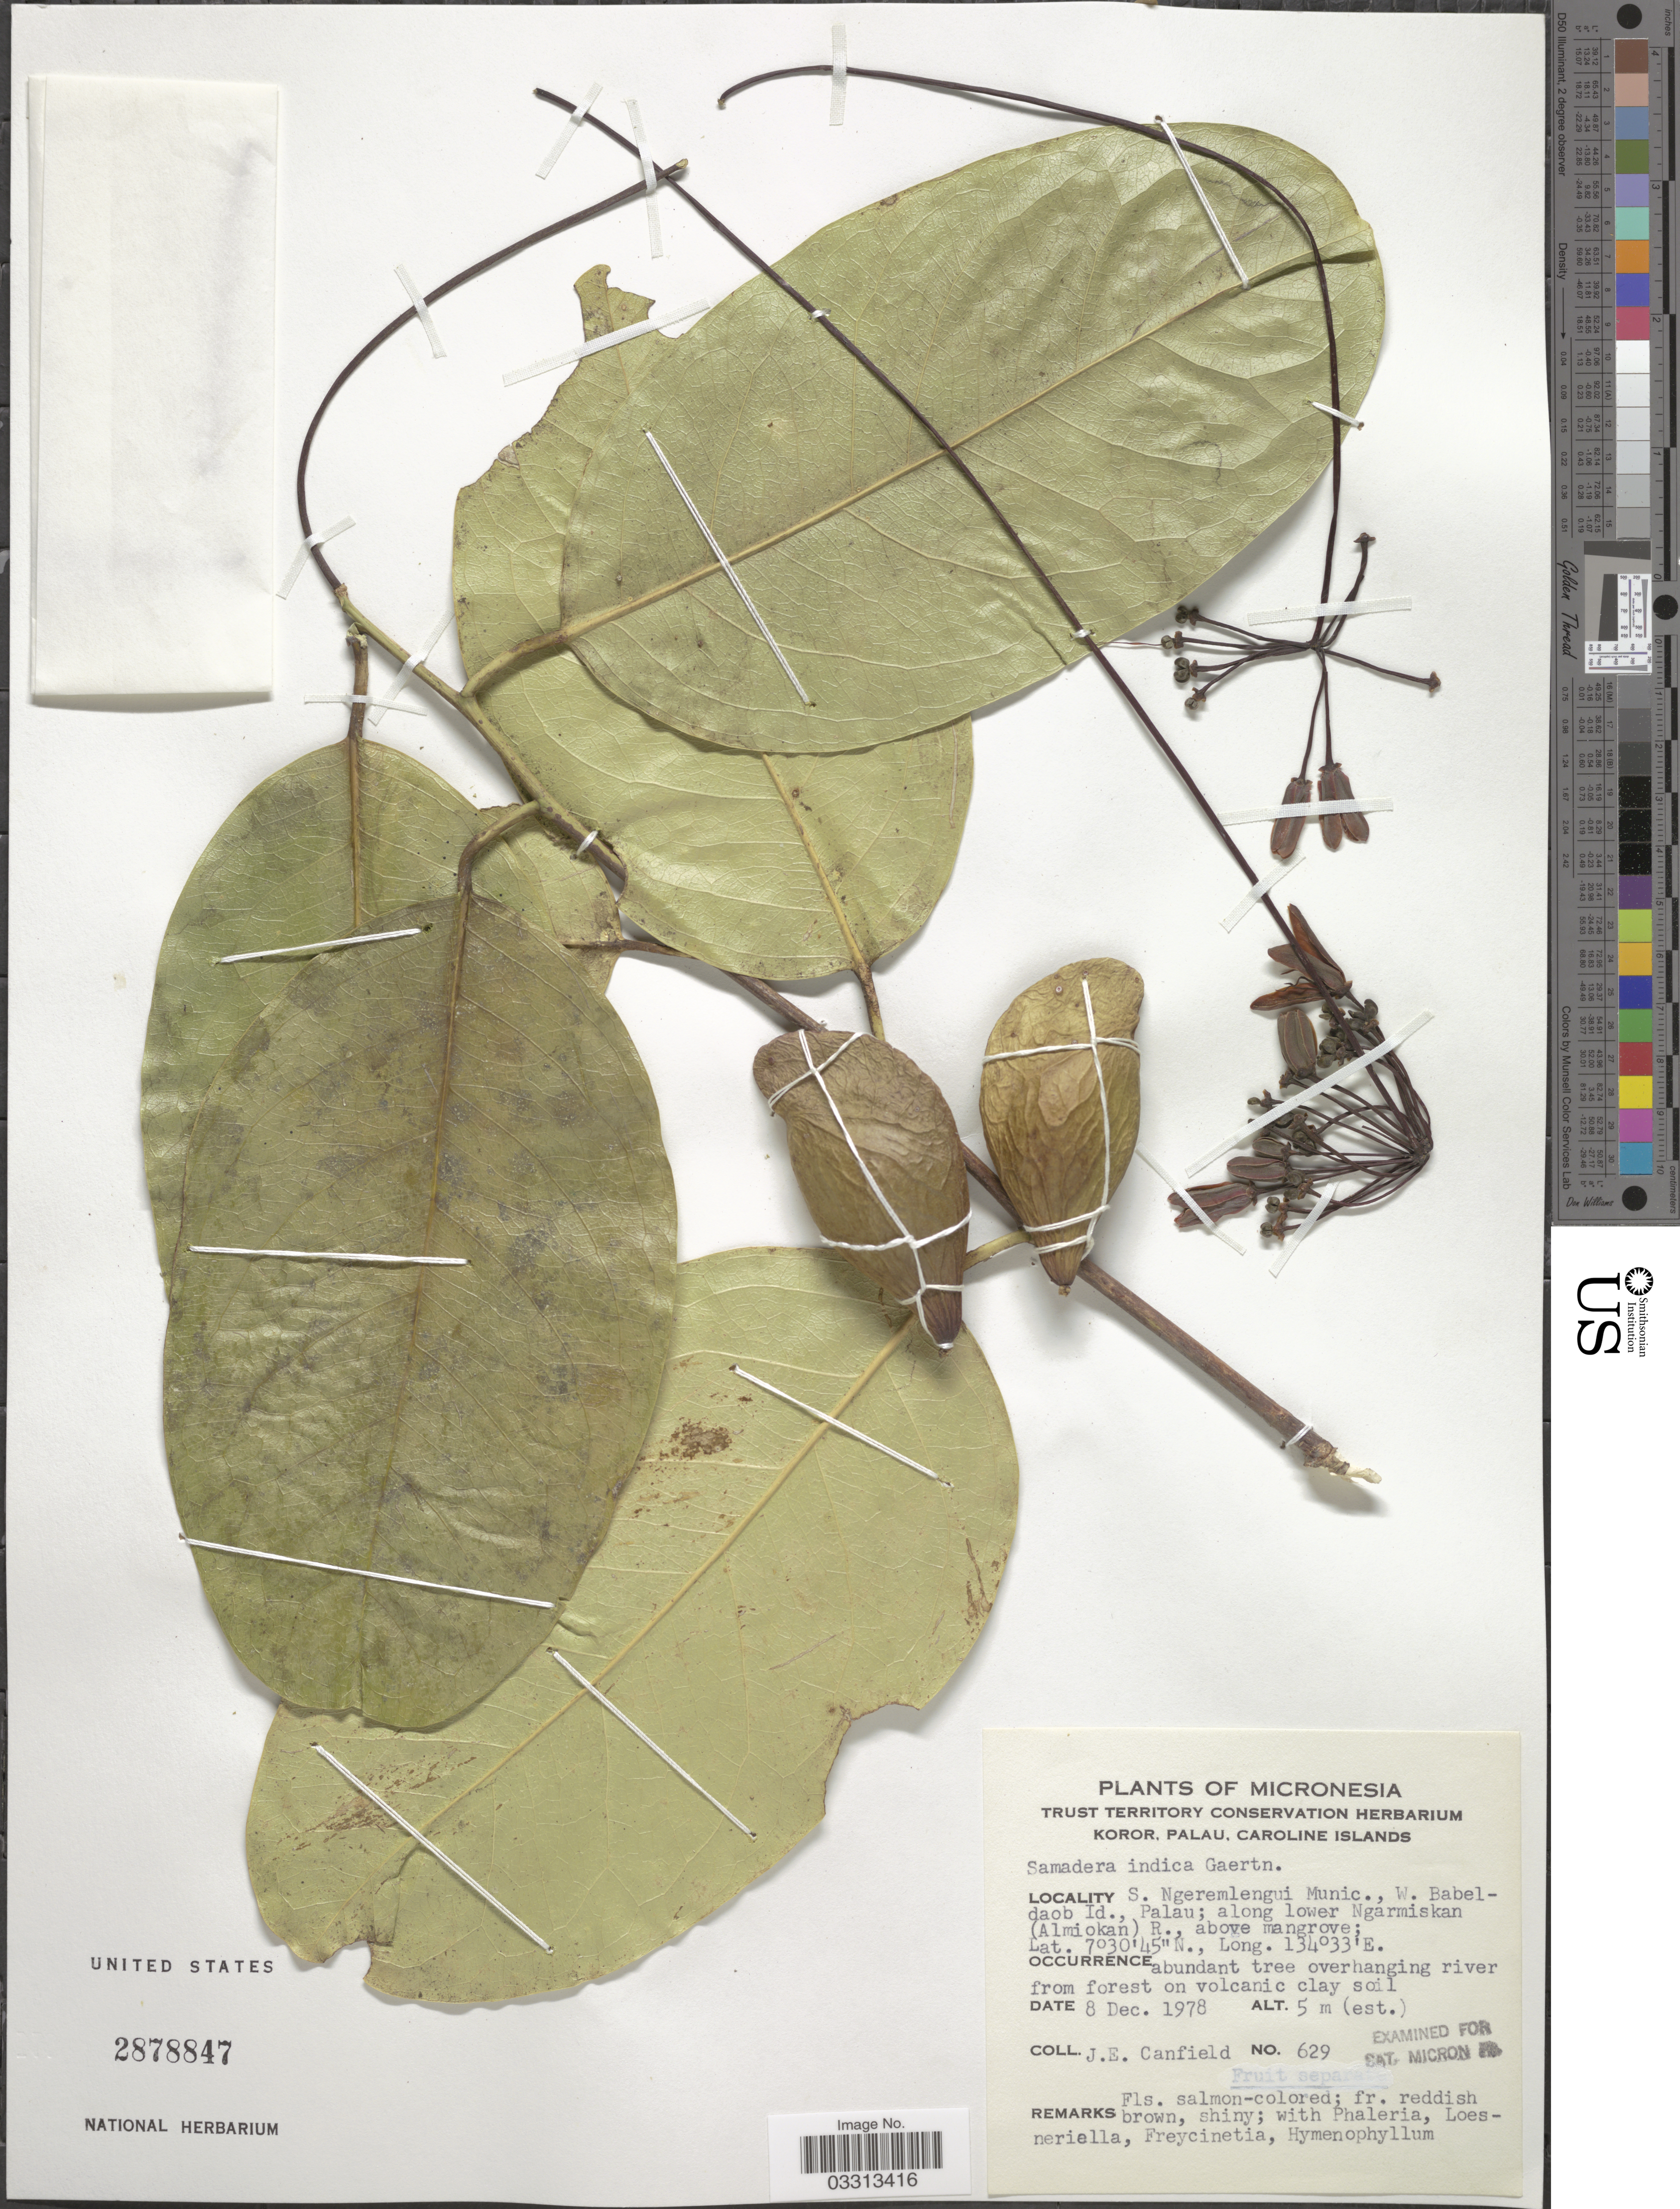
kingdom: Plantae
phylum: Tracheophyta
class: Magnoliopsida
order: Sapindales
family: Simaroubaceae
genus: Samadera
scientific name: Samadera indica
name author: Gaertn.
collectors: J. E. Canfield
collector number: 629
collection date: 1978-12-08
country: Palau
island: Babeldaob [Babelthuap]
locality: Micronesia. S. Ngeremlengui Munic., W. Babeldaob Id., Palau; along lower Ngarmiskan (Almiokan) R.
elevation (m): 5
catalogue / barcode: US 2878847